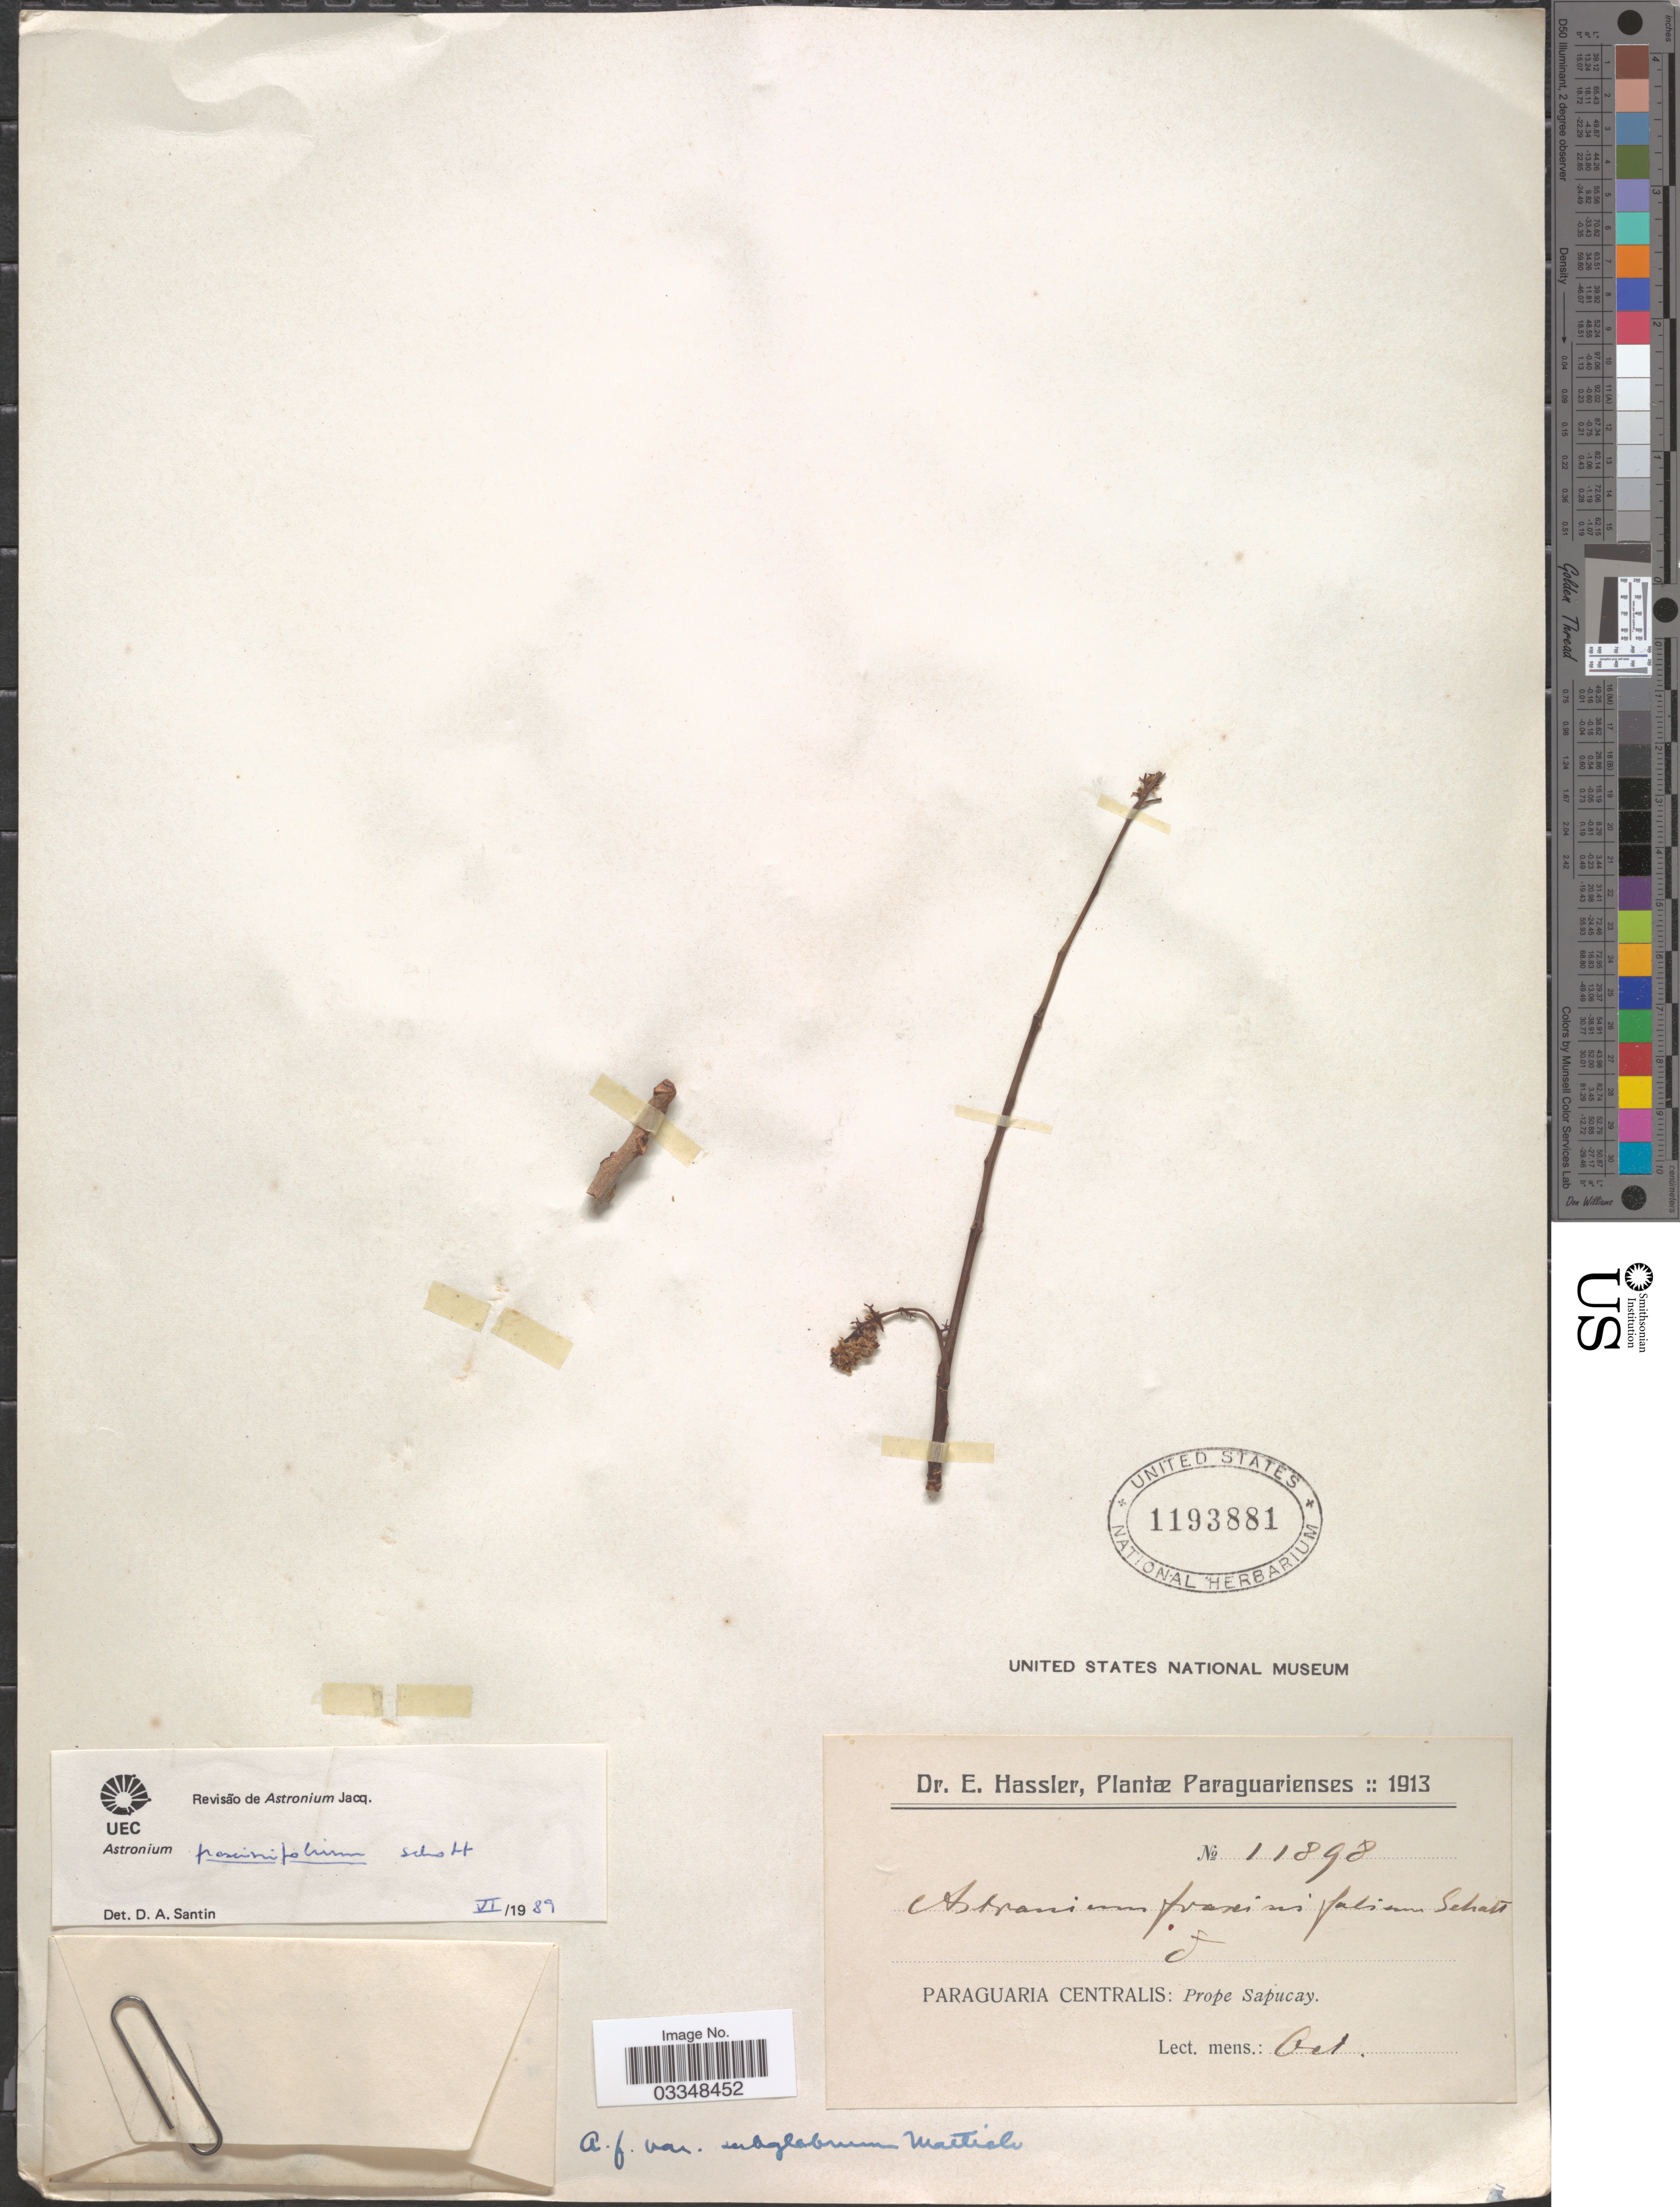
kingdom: Plantae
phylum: Tracheophyta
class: Magnoliopsida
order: Sapindales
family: Anacardiaceae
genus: Astronium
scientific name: Astronium fraxinifolium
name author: Schott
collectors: E. Hassler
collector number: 11898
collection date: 1913-10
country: Paraguay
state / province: Central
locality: Paraguaria Centralis: Prope Sapucay.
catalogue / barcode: US 1193881